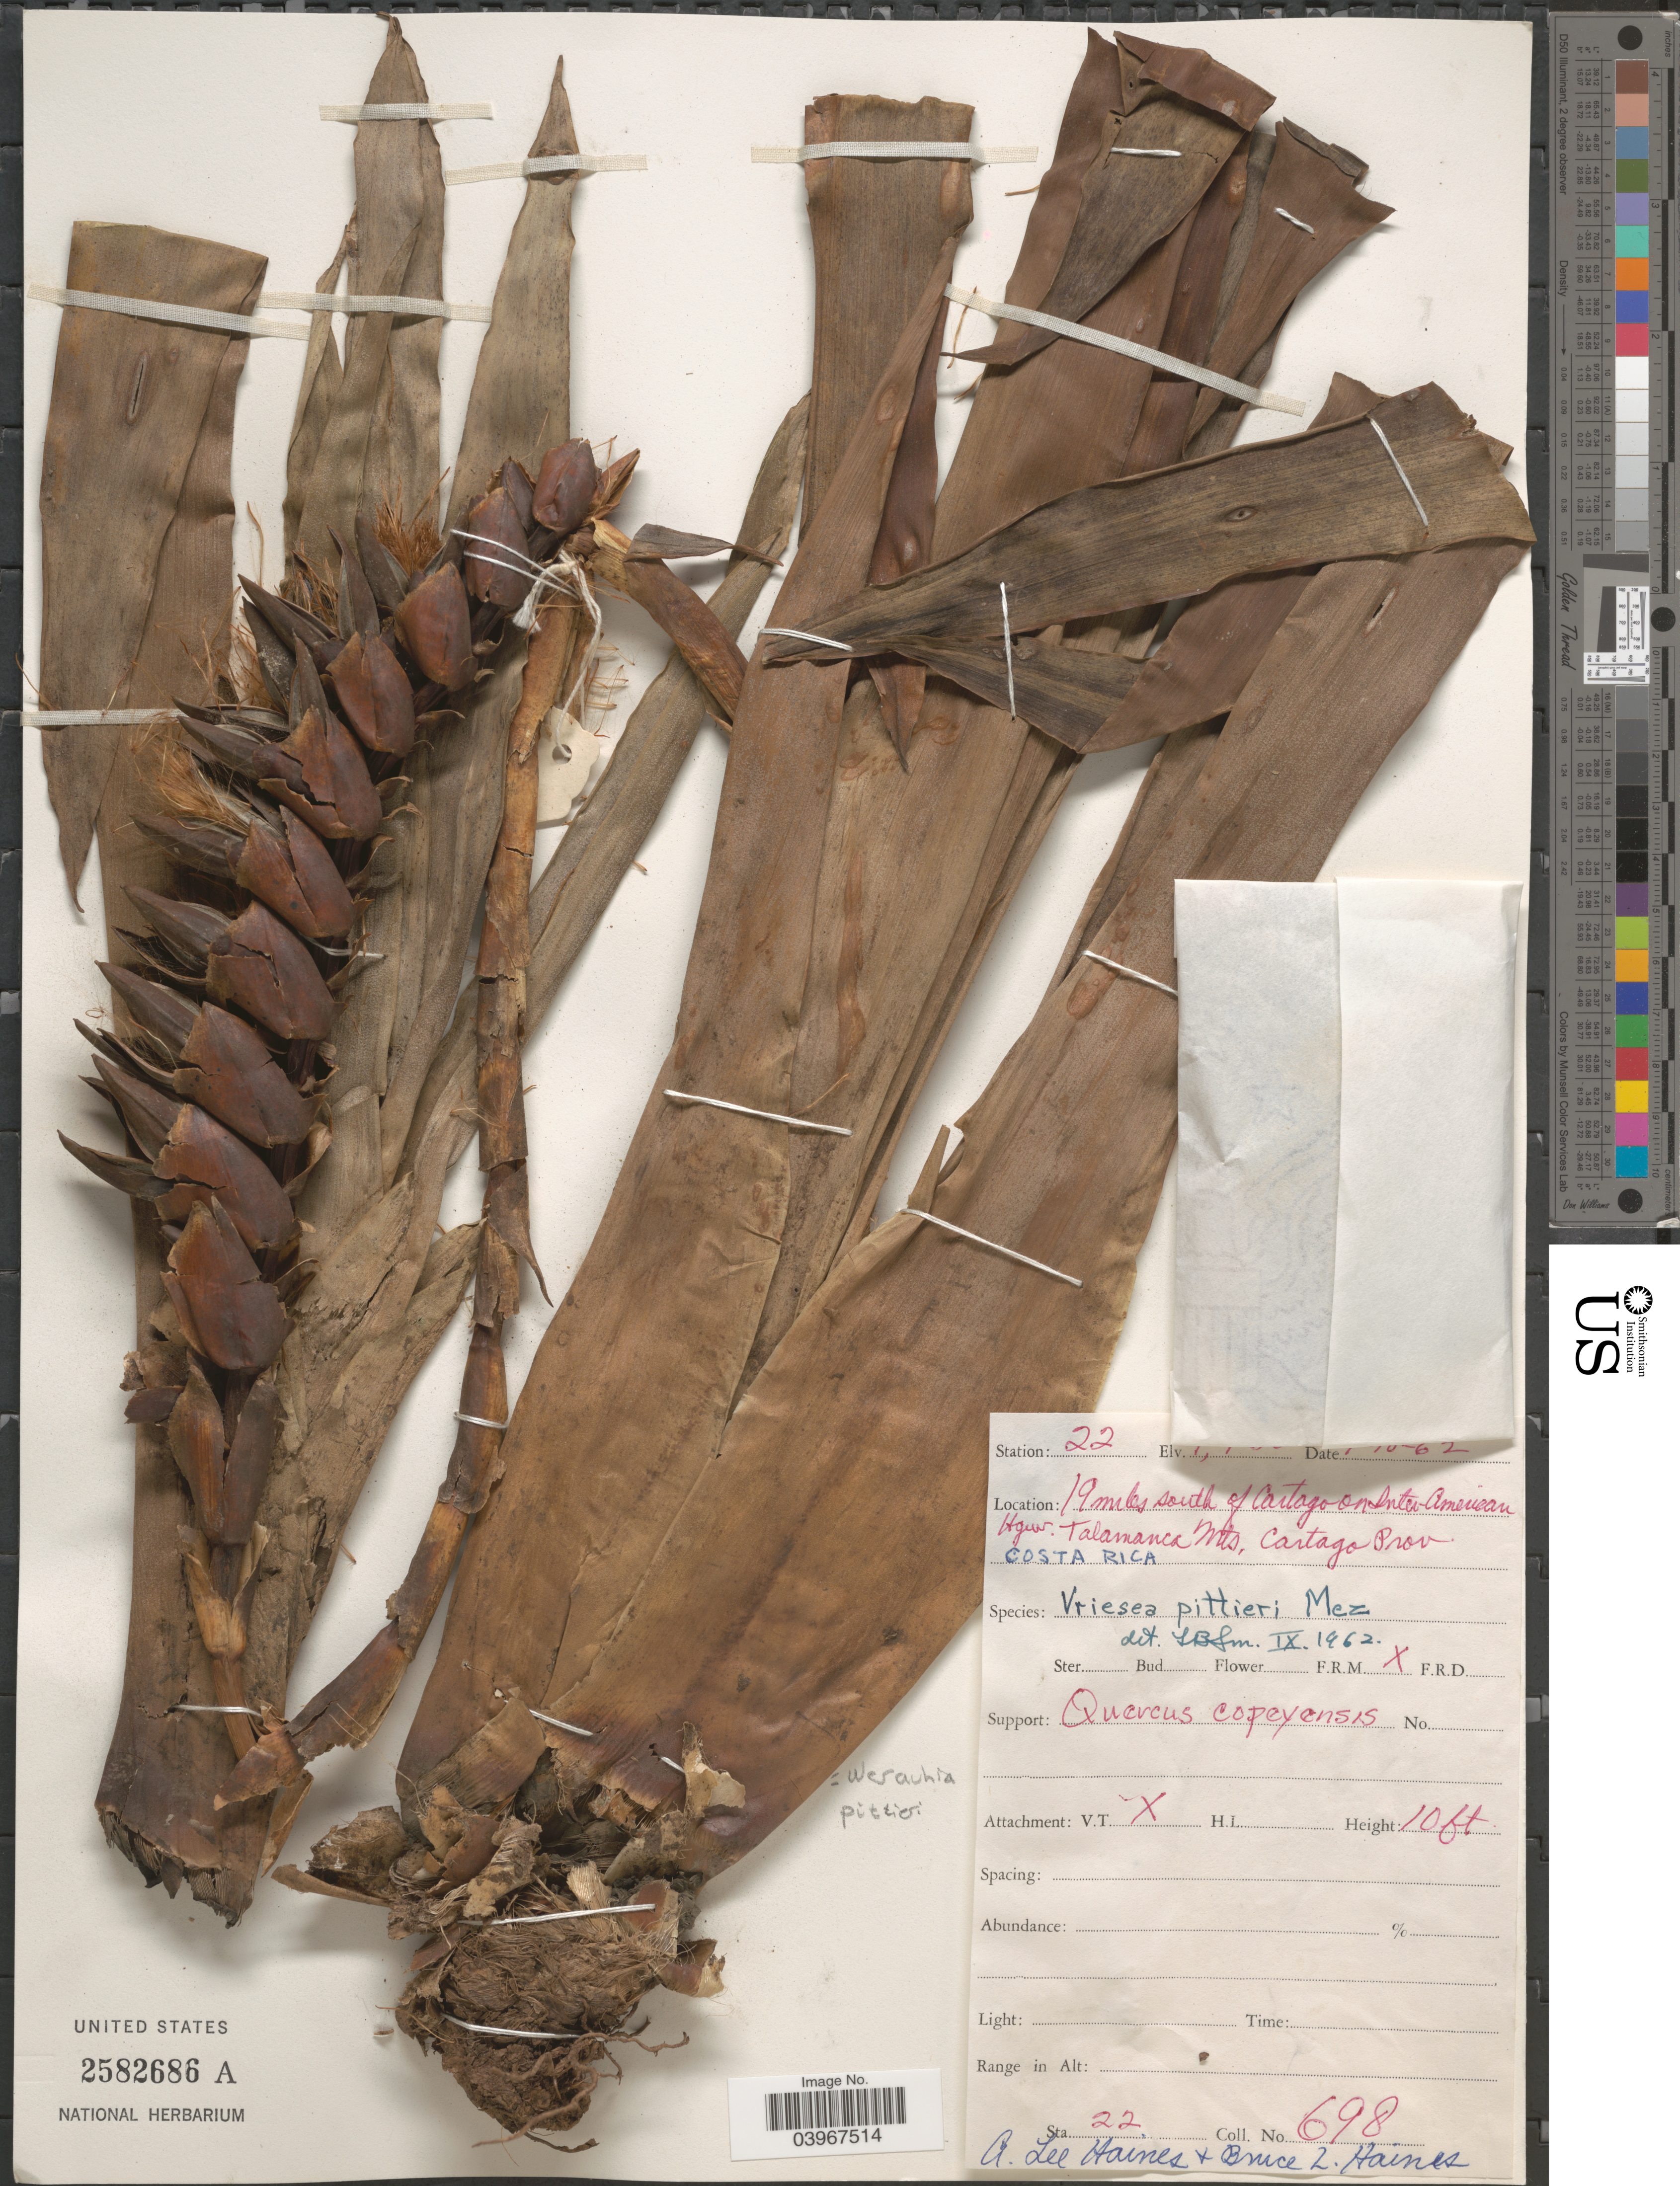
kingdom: Plantae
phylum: Tracheophyta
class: Liliopsida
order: Poales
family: Bromeliaceae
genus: Werauhia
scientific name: Werauhia pittieri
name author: (Mez) J.R. Grant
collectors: A. L. Haines & B. L. Haines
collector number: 698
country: Costa Rica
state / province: Cartago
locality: Station 22. 19 miles south of Cartago on Inter-American hgw. Talamanca Mts.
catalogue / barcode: US 2582686A